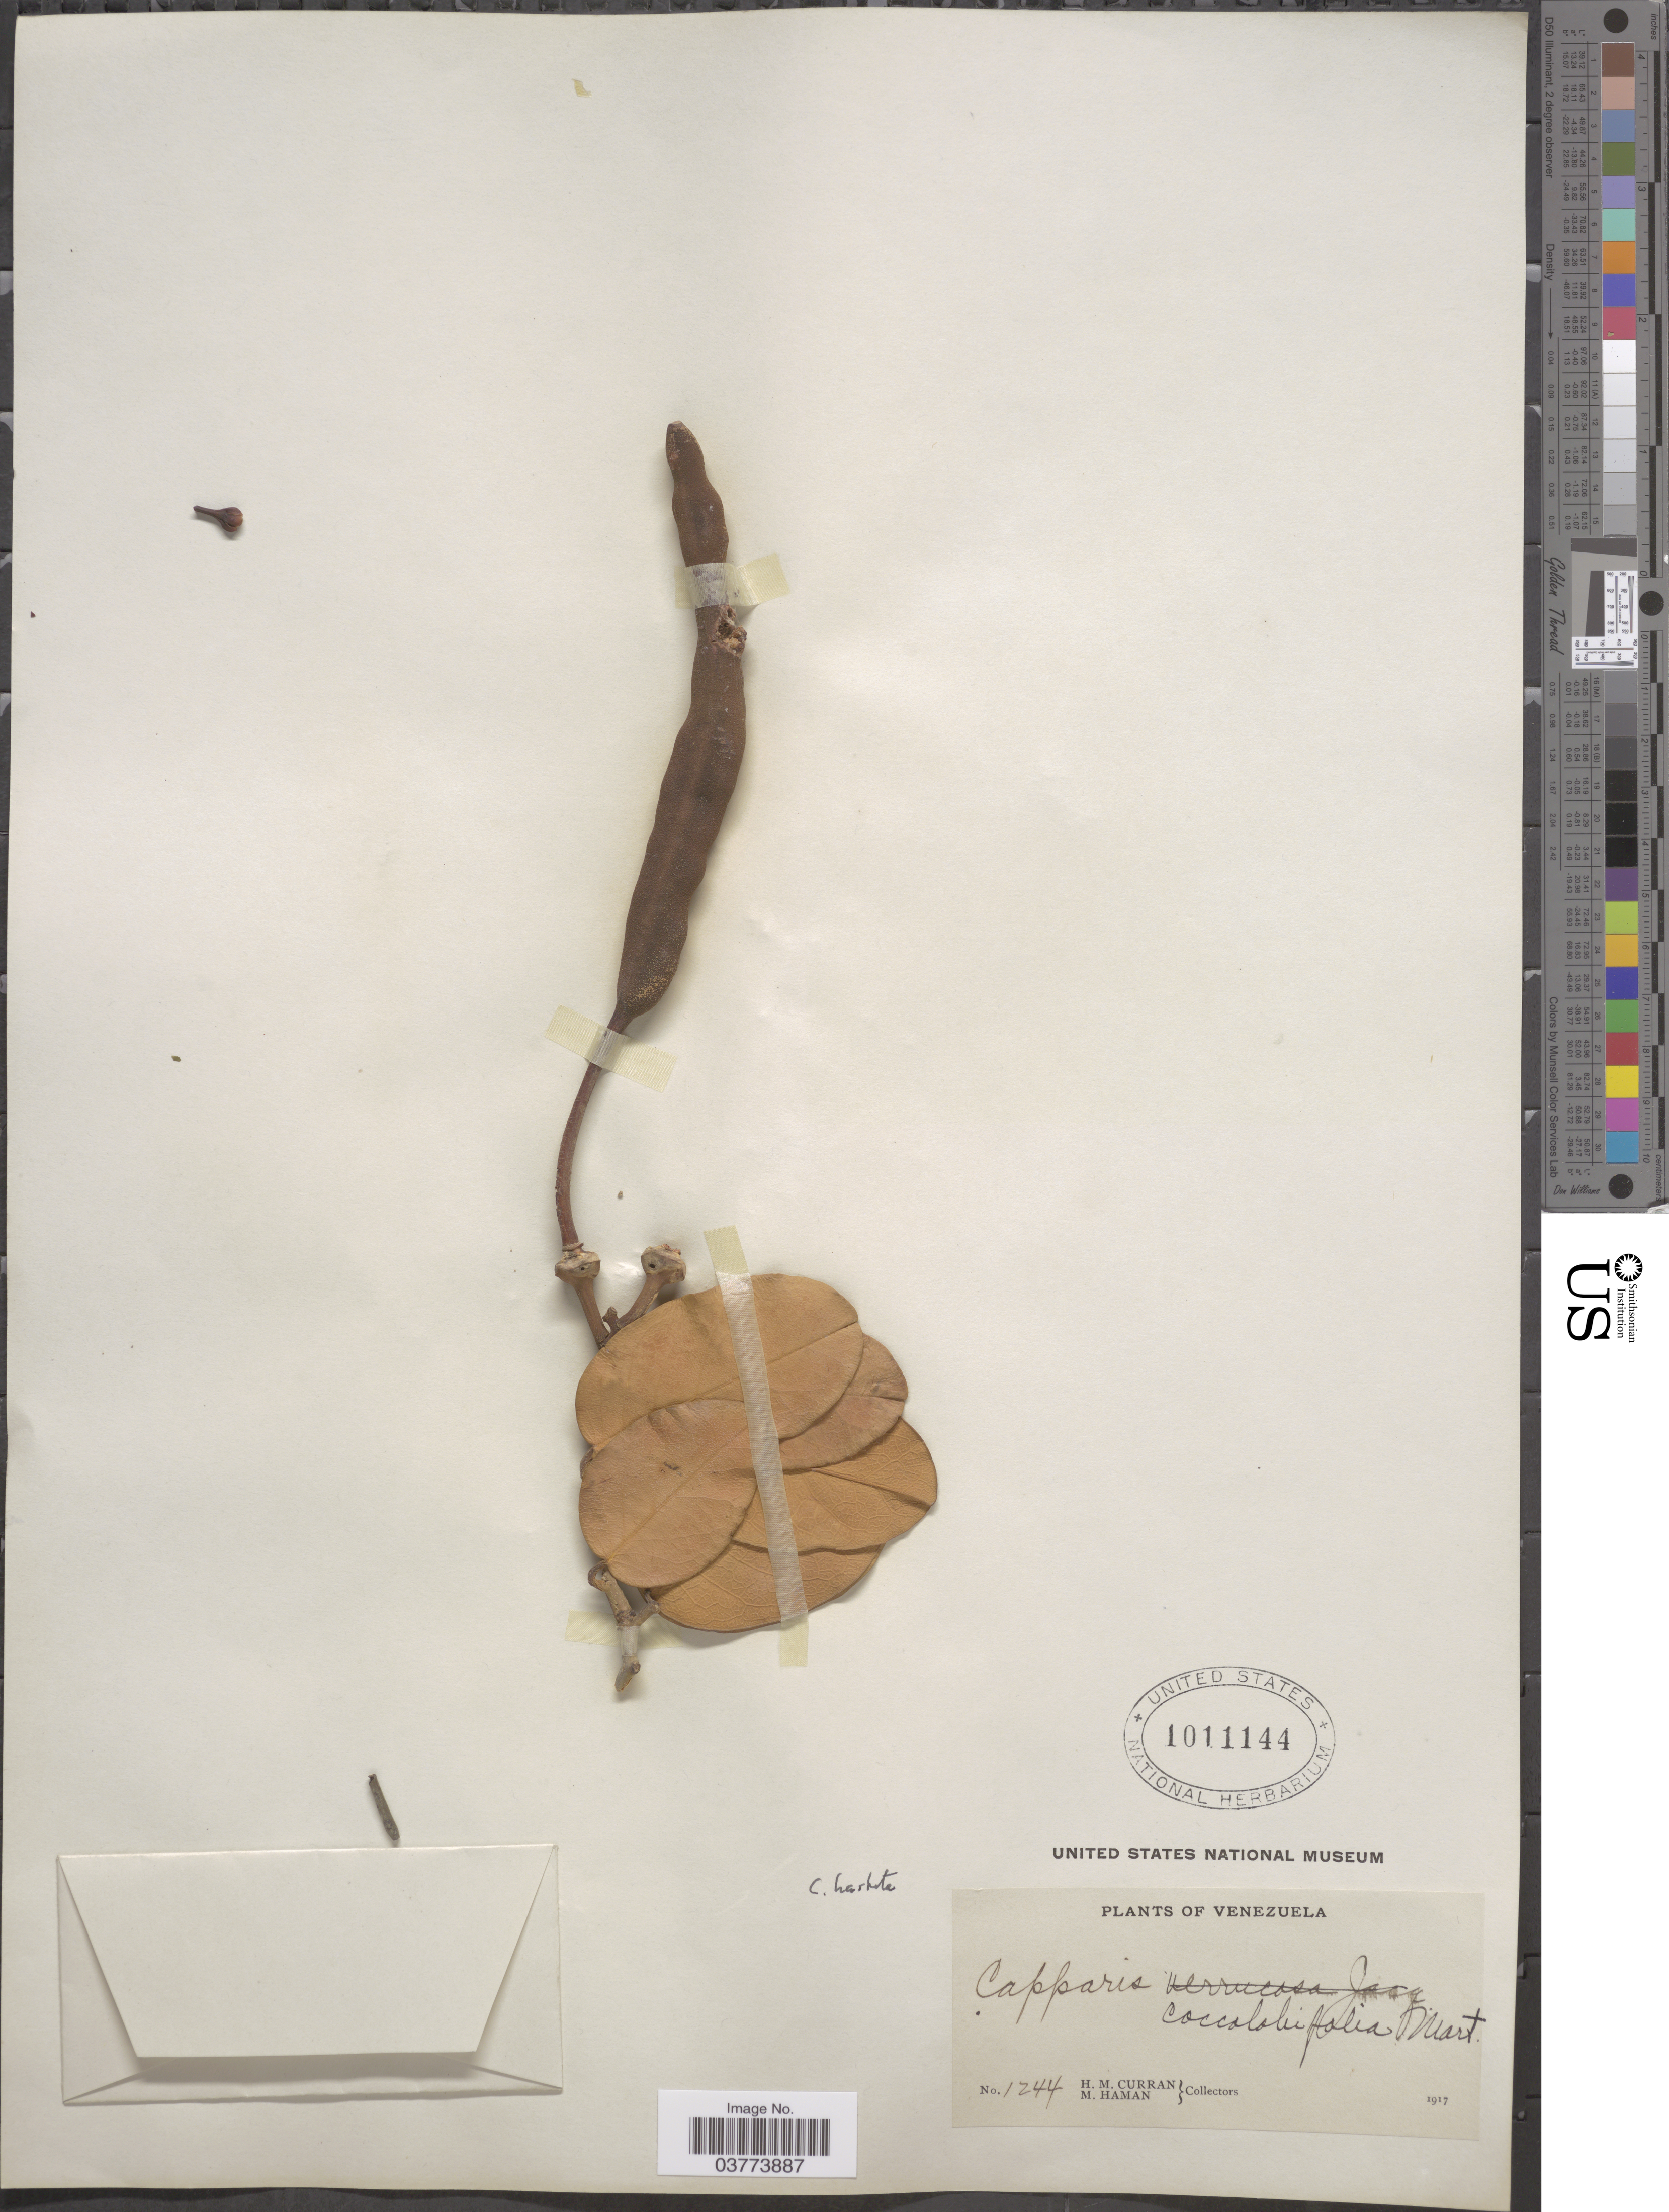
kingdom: Plantae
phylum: Tracheophyta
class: Magnoliopsida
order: Brassicales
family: Capparaceae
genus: Cynophalla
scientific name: Cynophalla hastata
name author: (Jacq.) J. Presl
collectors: H. M. Curran & M. Haman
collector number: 1244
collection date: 1917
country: Venezuela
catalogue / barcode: US 1011144